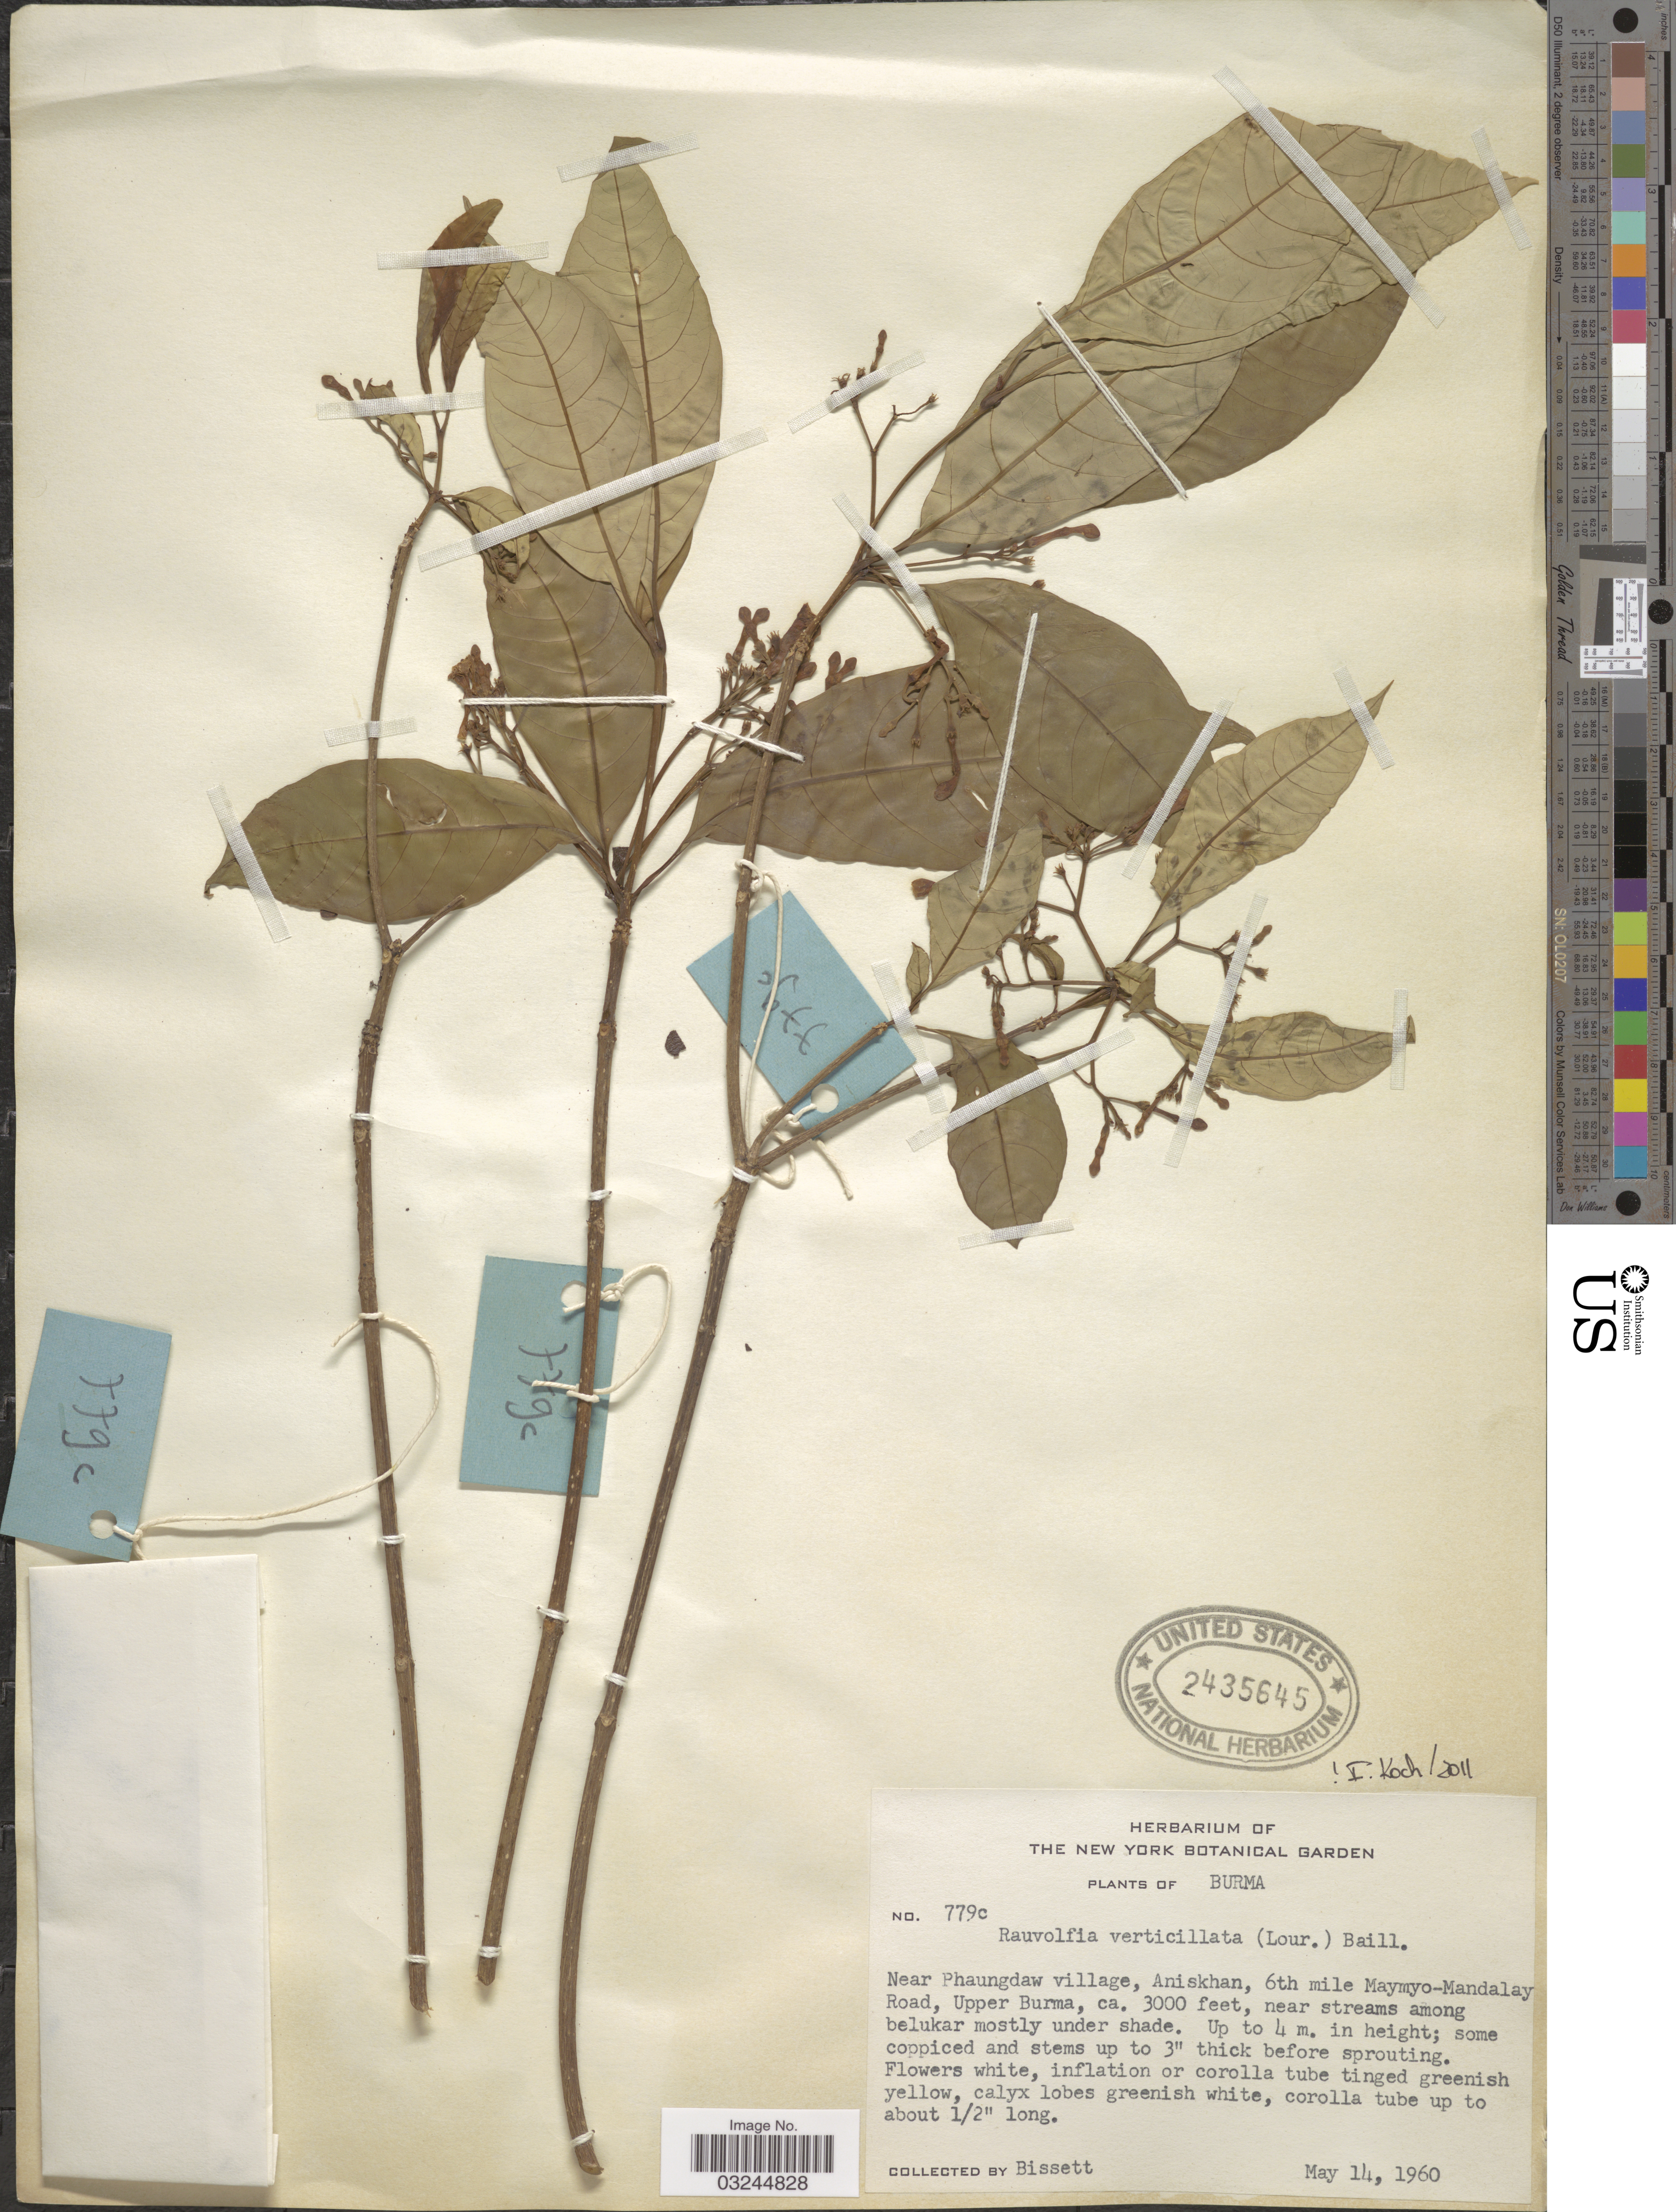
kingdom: Plantae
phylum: Tracheophyta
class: Magnoliopsida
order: Gentianales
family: Apocynaceae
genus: Rauvolfia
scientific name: Rauvolfia verticillata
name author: (Lour.) Baill.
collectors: Bissett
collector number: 779c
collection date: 1960-05-14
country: Myanmar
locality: Burma. Near Phaungdaw village, Aniskhan, 6th mile Maymo-Mandalay Road, Upper Burma.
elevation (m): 914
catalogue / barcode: US 2435645